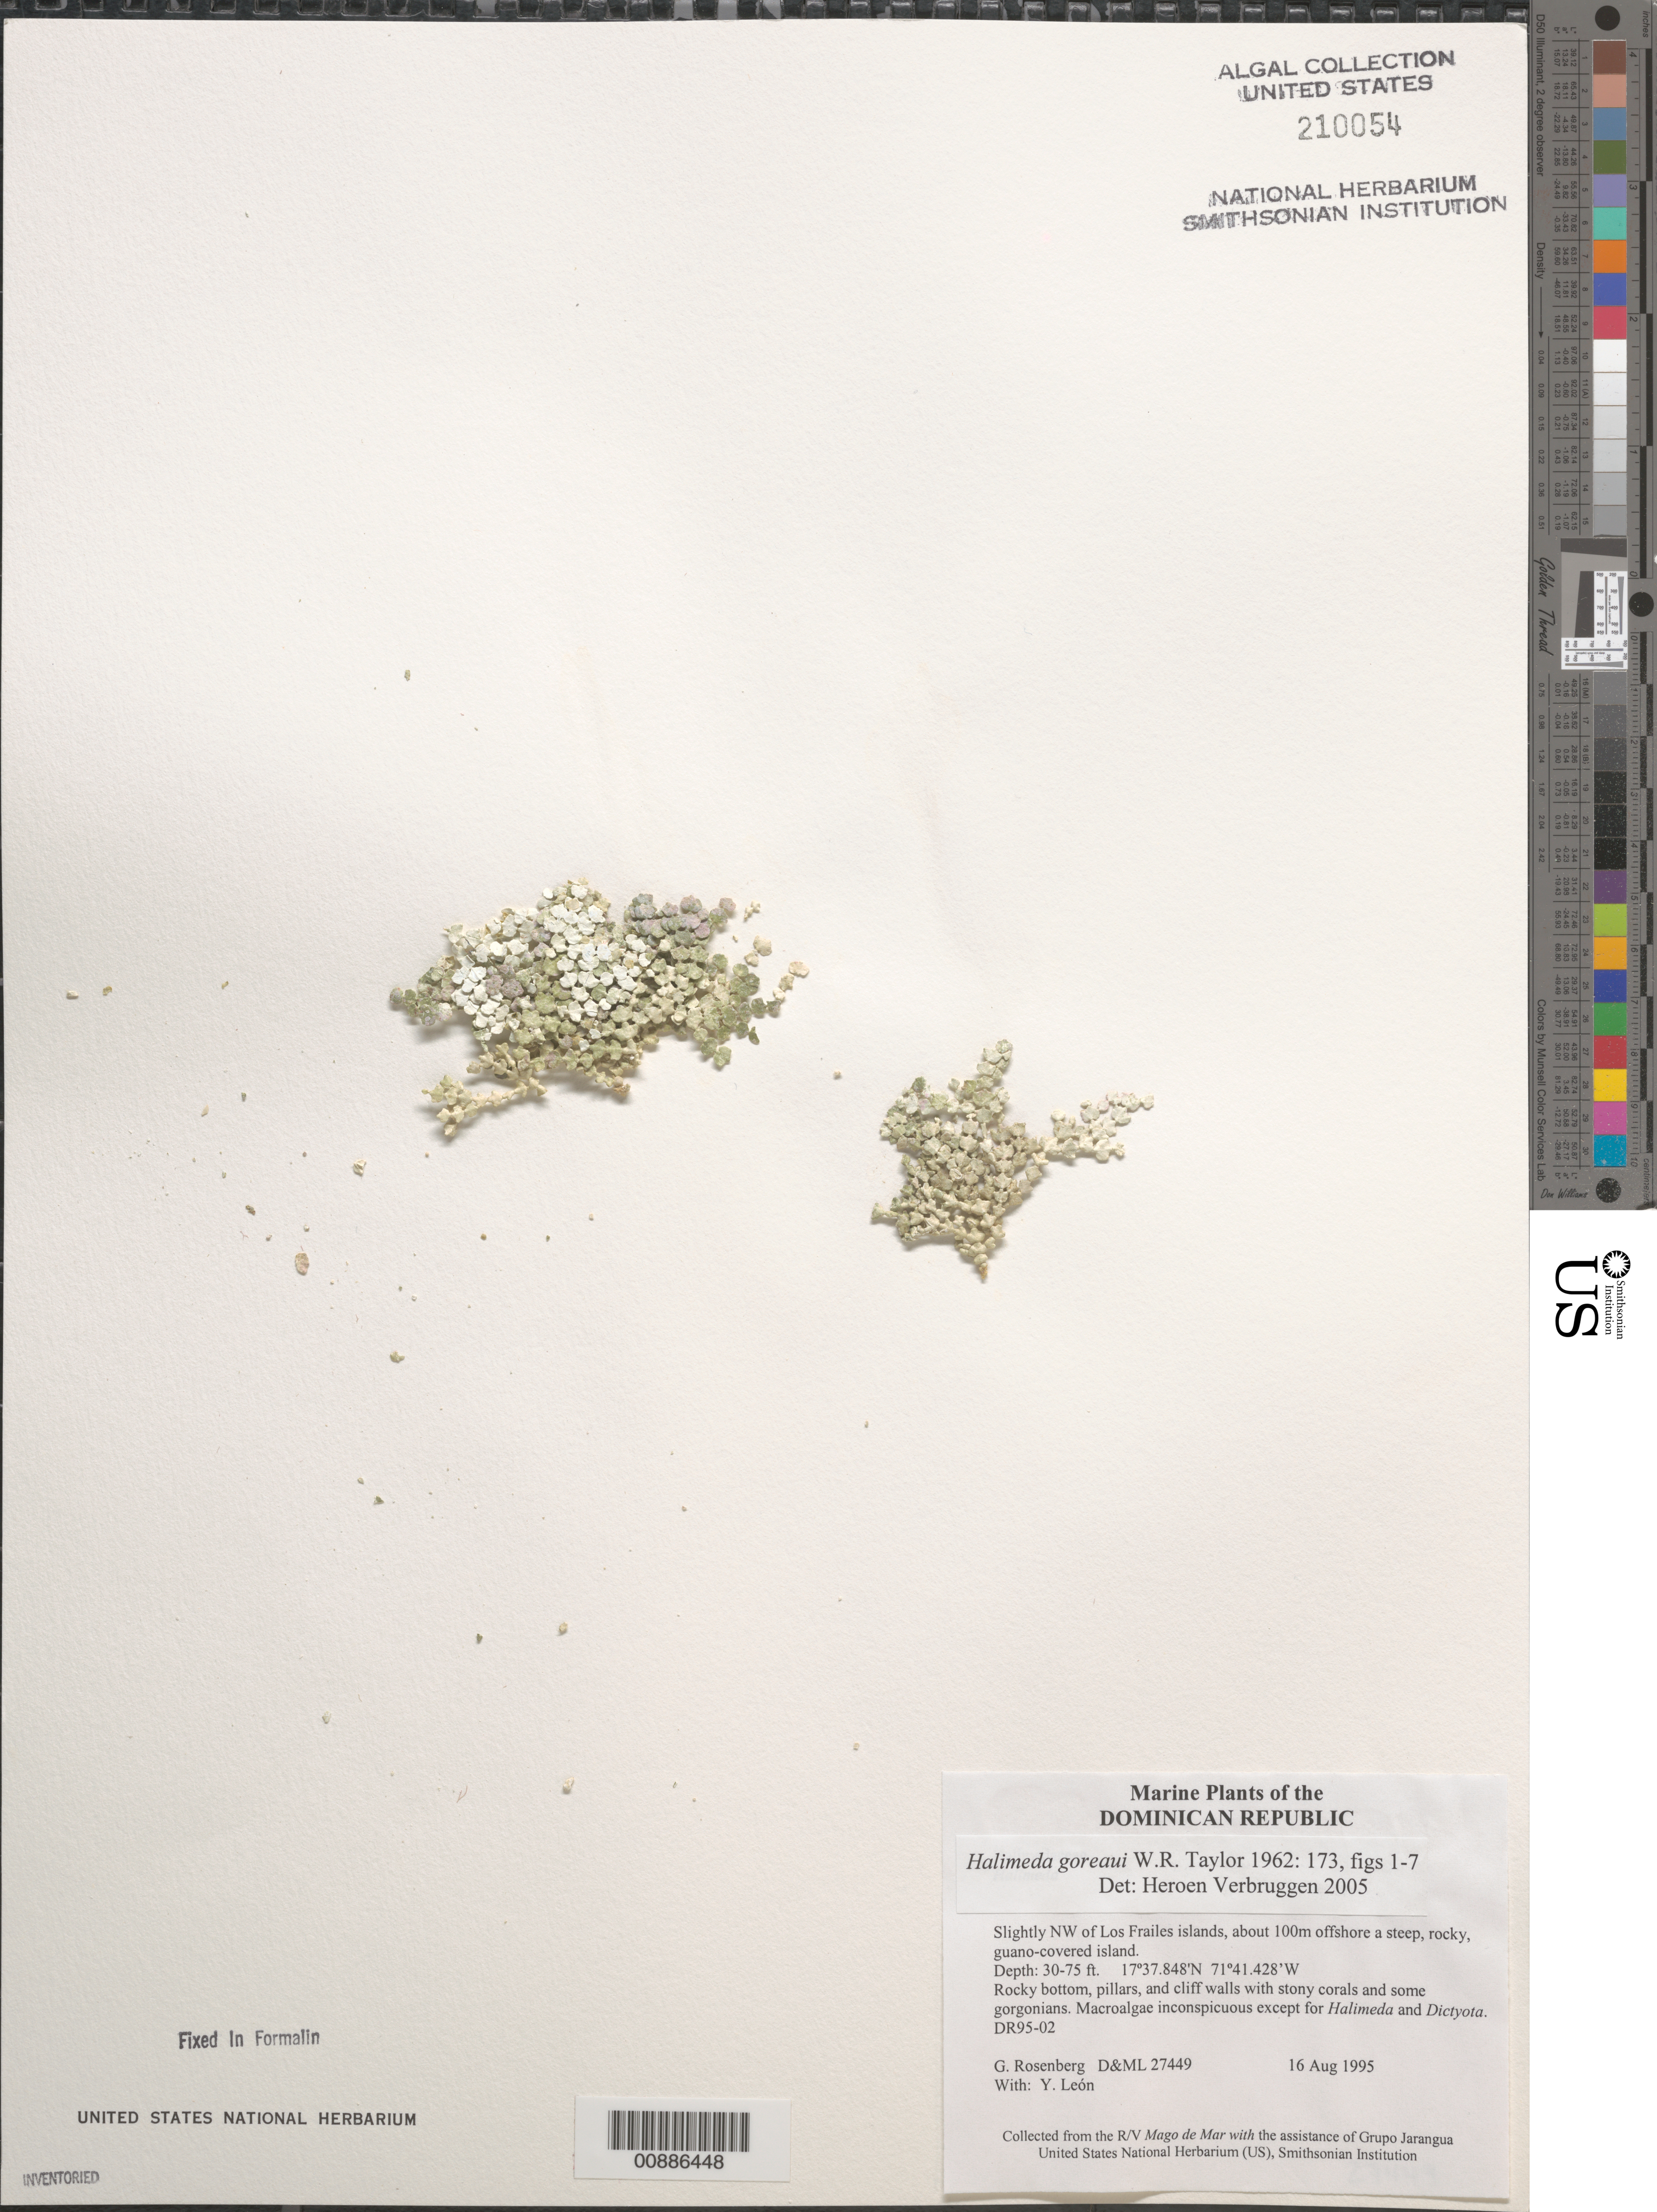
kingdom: Plantae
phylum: Chlorophyta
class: Ulvophyceae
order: Bryopsidales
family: Halimedaceae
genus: Halimeda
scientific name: Halimeda goreaui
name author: W.R. Taylor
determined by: Verbruggen, H.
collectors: G. Rosenberg & Y. León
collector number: D&ML 27449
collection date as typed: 16 Aug 1995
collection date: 1995-08-16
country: Dominican Republic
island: Los Frailes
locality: Slightly northwest of the islands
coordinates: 17 37.848'N, 71 41.428'W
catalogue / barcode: US 210054